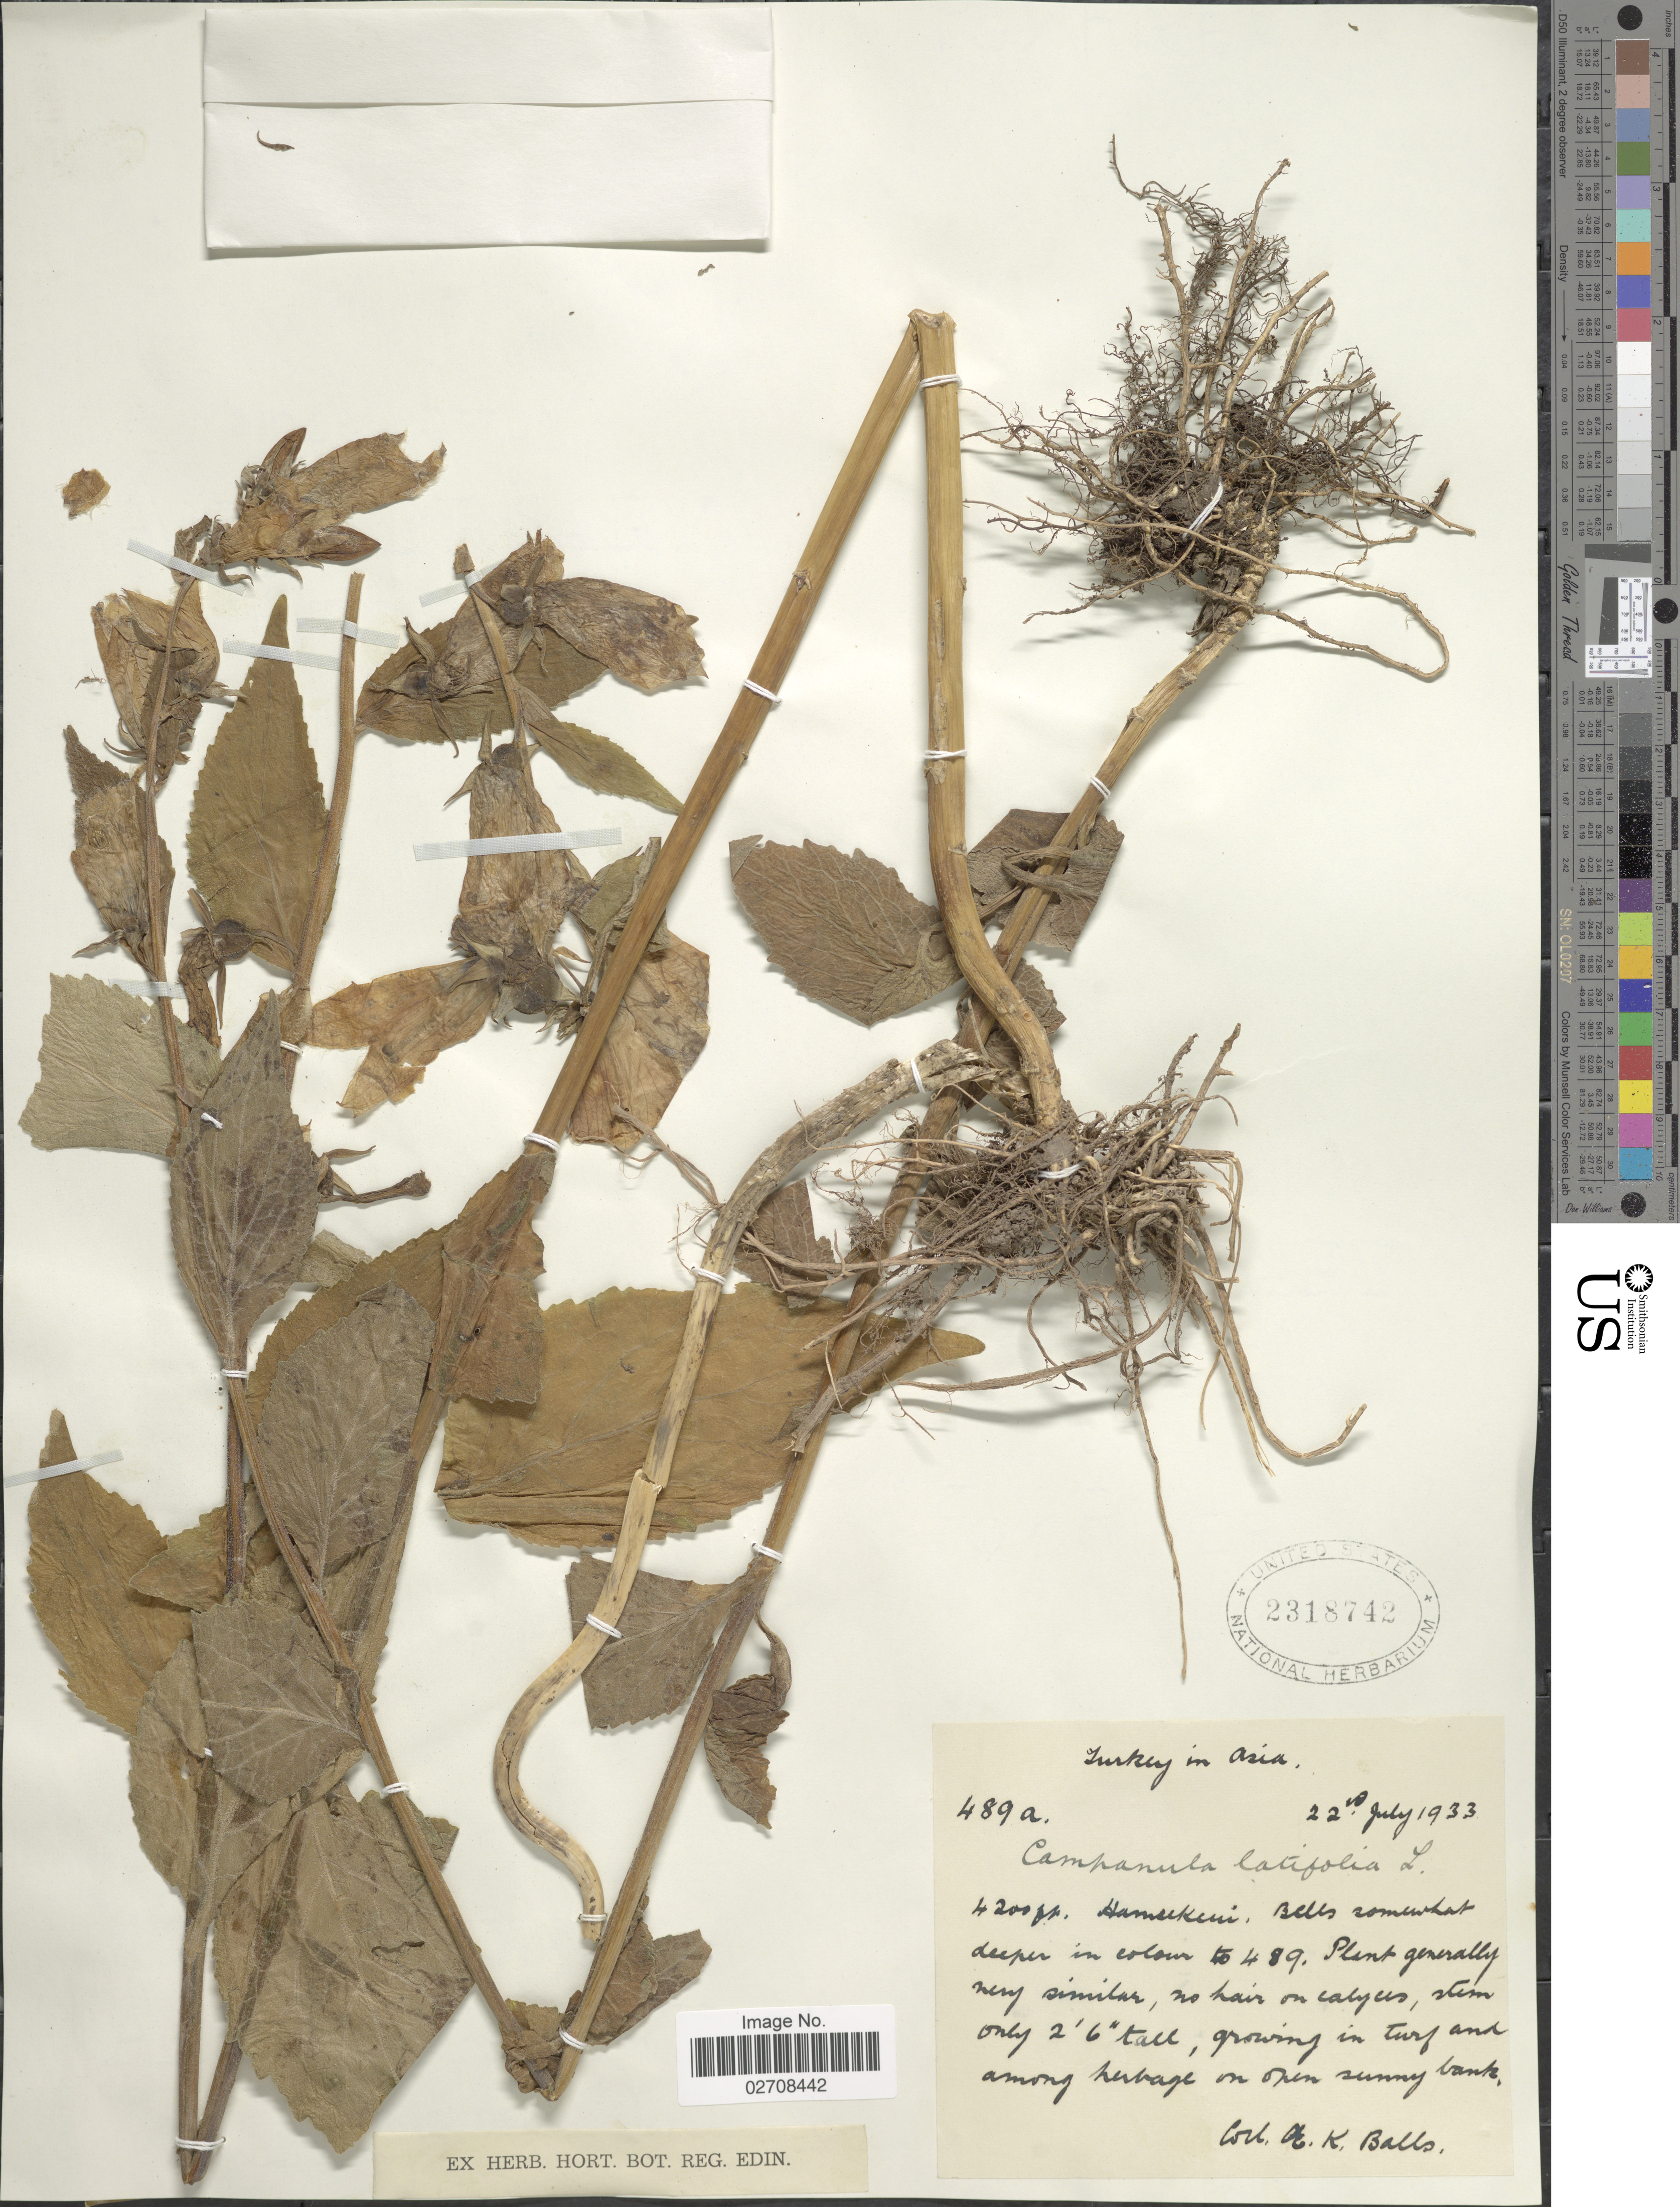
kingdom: Plantae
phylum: Tracheophyta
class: Magnoliopsida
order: Asterales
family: Campanulaceae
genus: Campanula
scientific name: Campanula latifolia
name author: L.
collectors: E. K. Balls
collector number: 489a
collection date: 1933-07-22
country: Turkey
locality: Turkey in Asia. Hamsekeni [interpreted].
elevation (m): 1280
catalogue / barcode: US 2318742